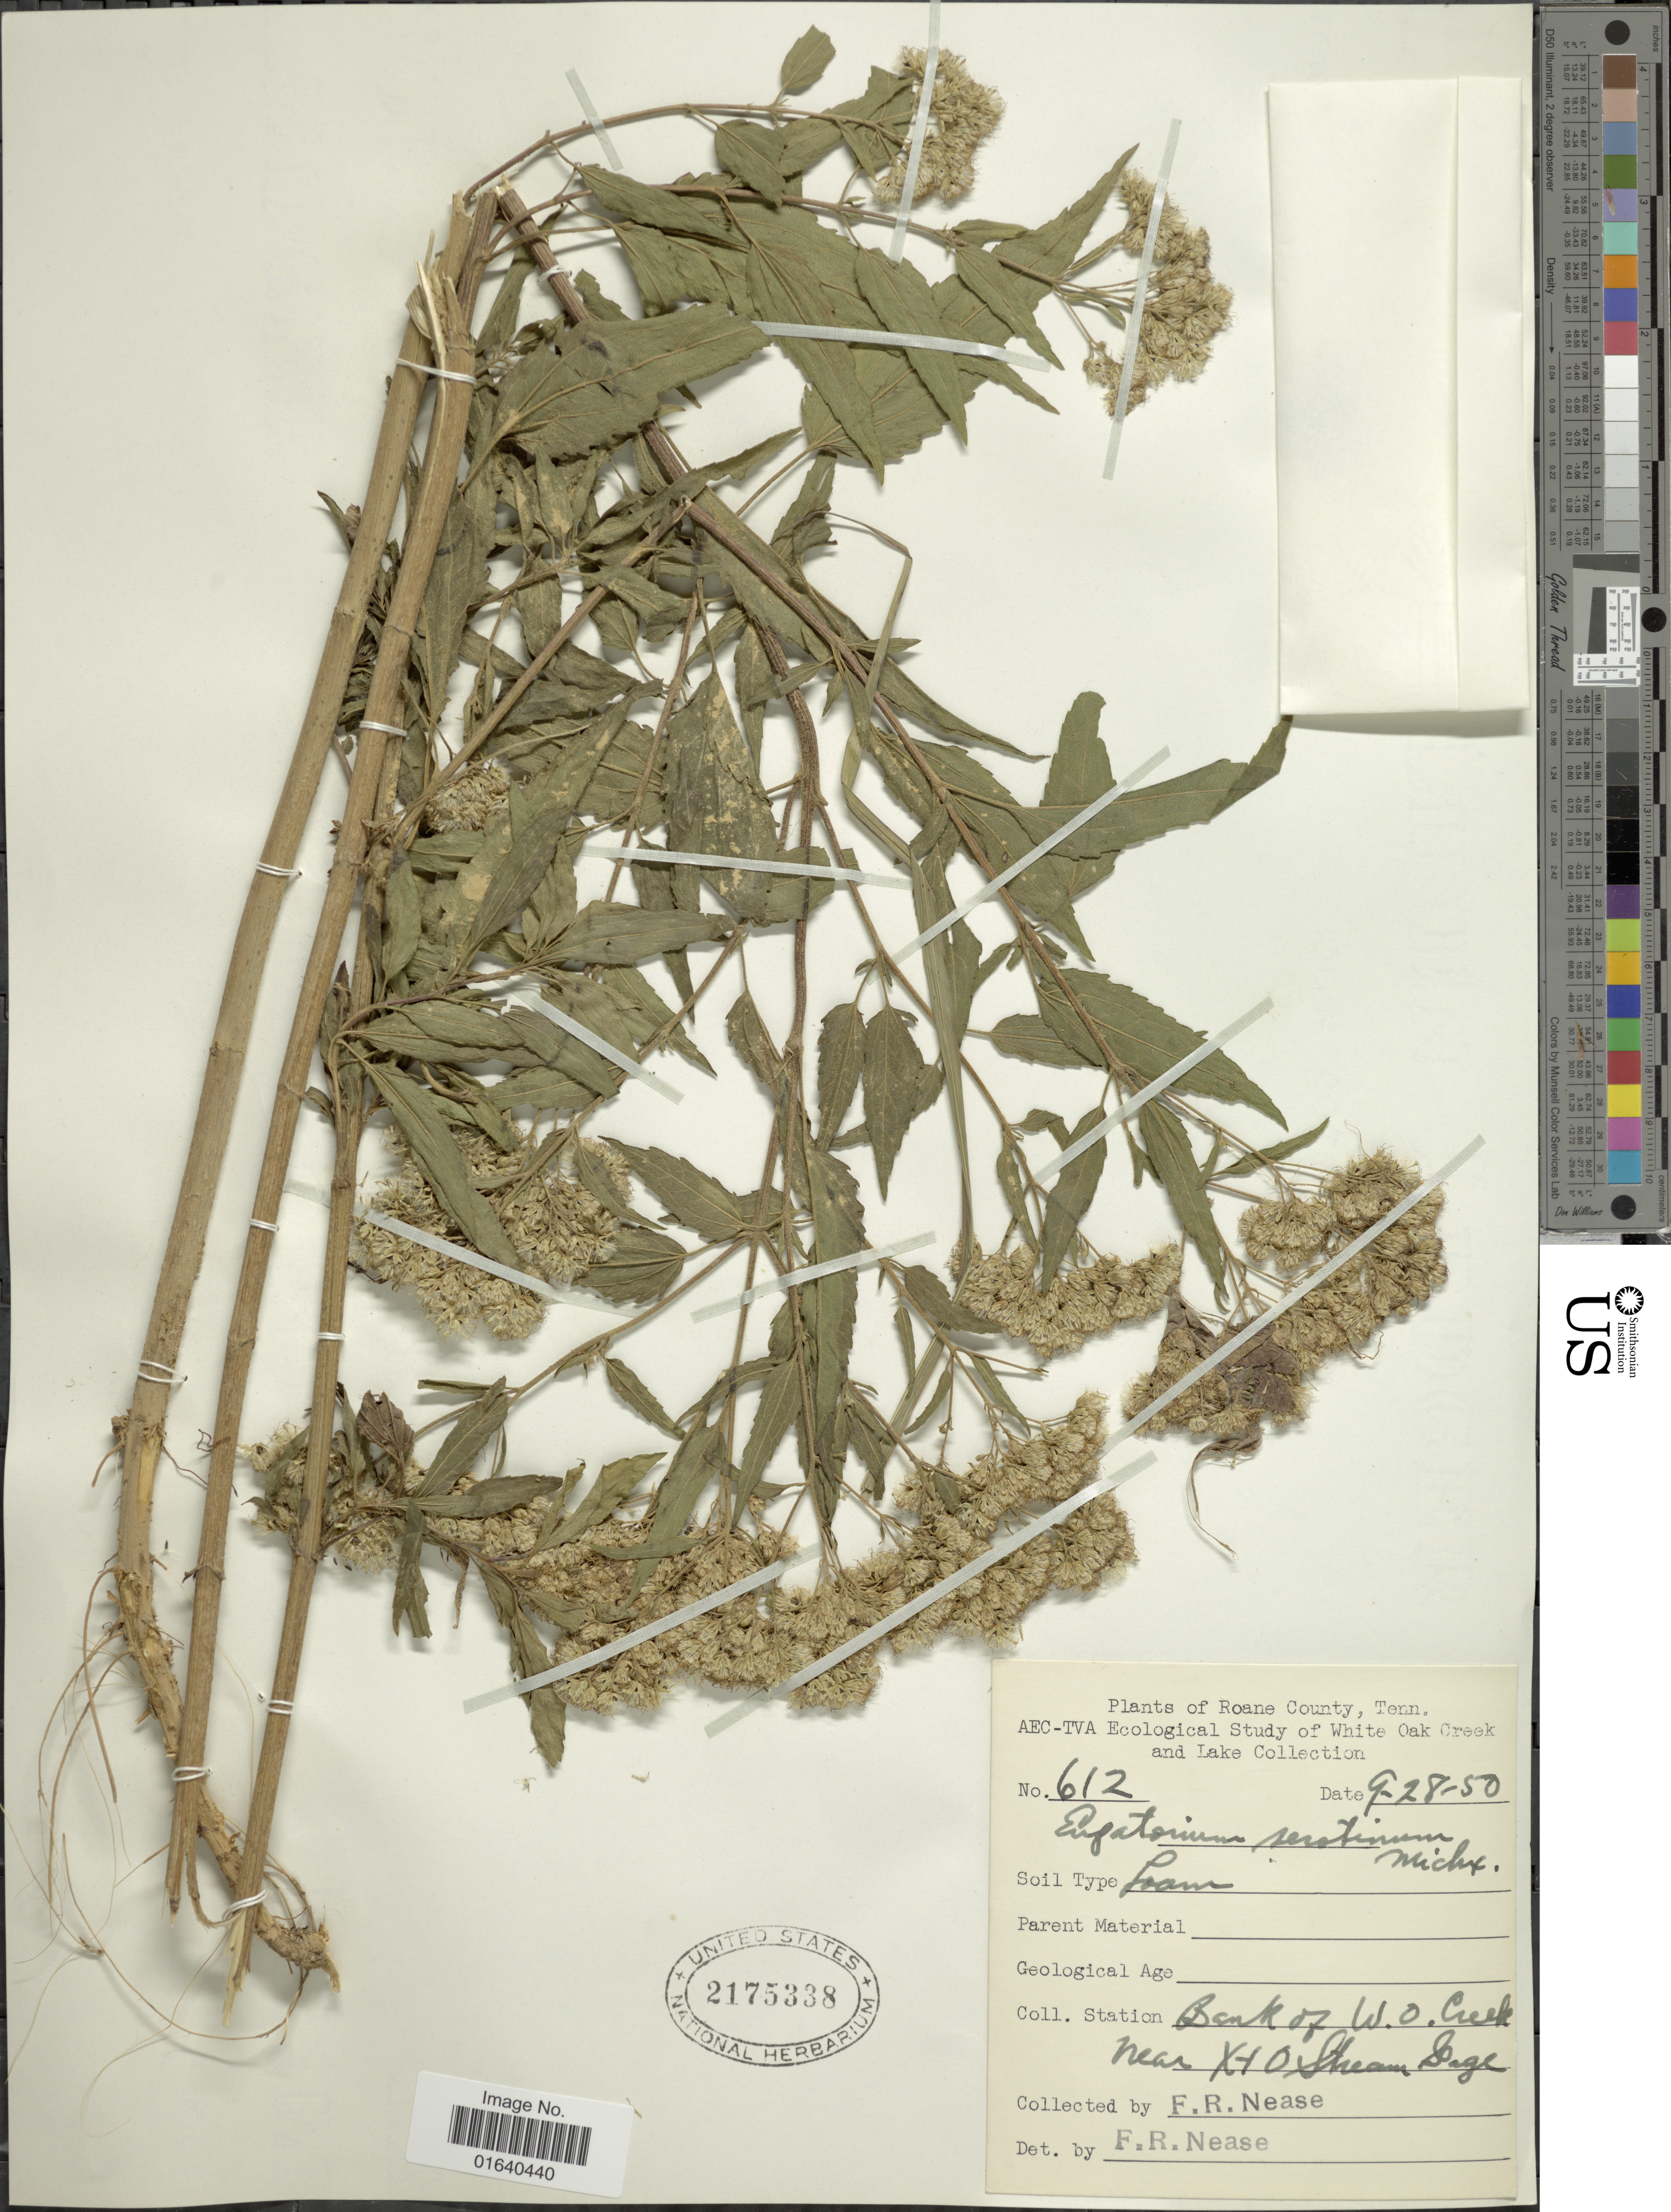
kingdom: Plantae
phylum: Tracheophyta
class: Magnoliopsida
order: Asterales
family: Asteraceae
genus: Eupatorium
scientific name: Eupatorium serotinum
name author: Michx.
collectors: F. Nease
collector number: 612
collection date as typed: Transcribed d/m/y: 28/9/50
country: United States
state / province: Tennessee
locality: Roane County, AEC-TVA Ecologica Study of White Oak Creek and Lake Collection, Bank of W.O. Creek near X-10 Stream Gage.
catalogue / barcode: US 2175338